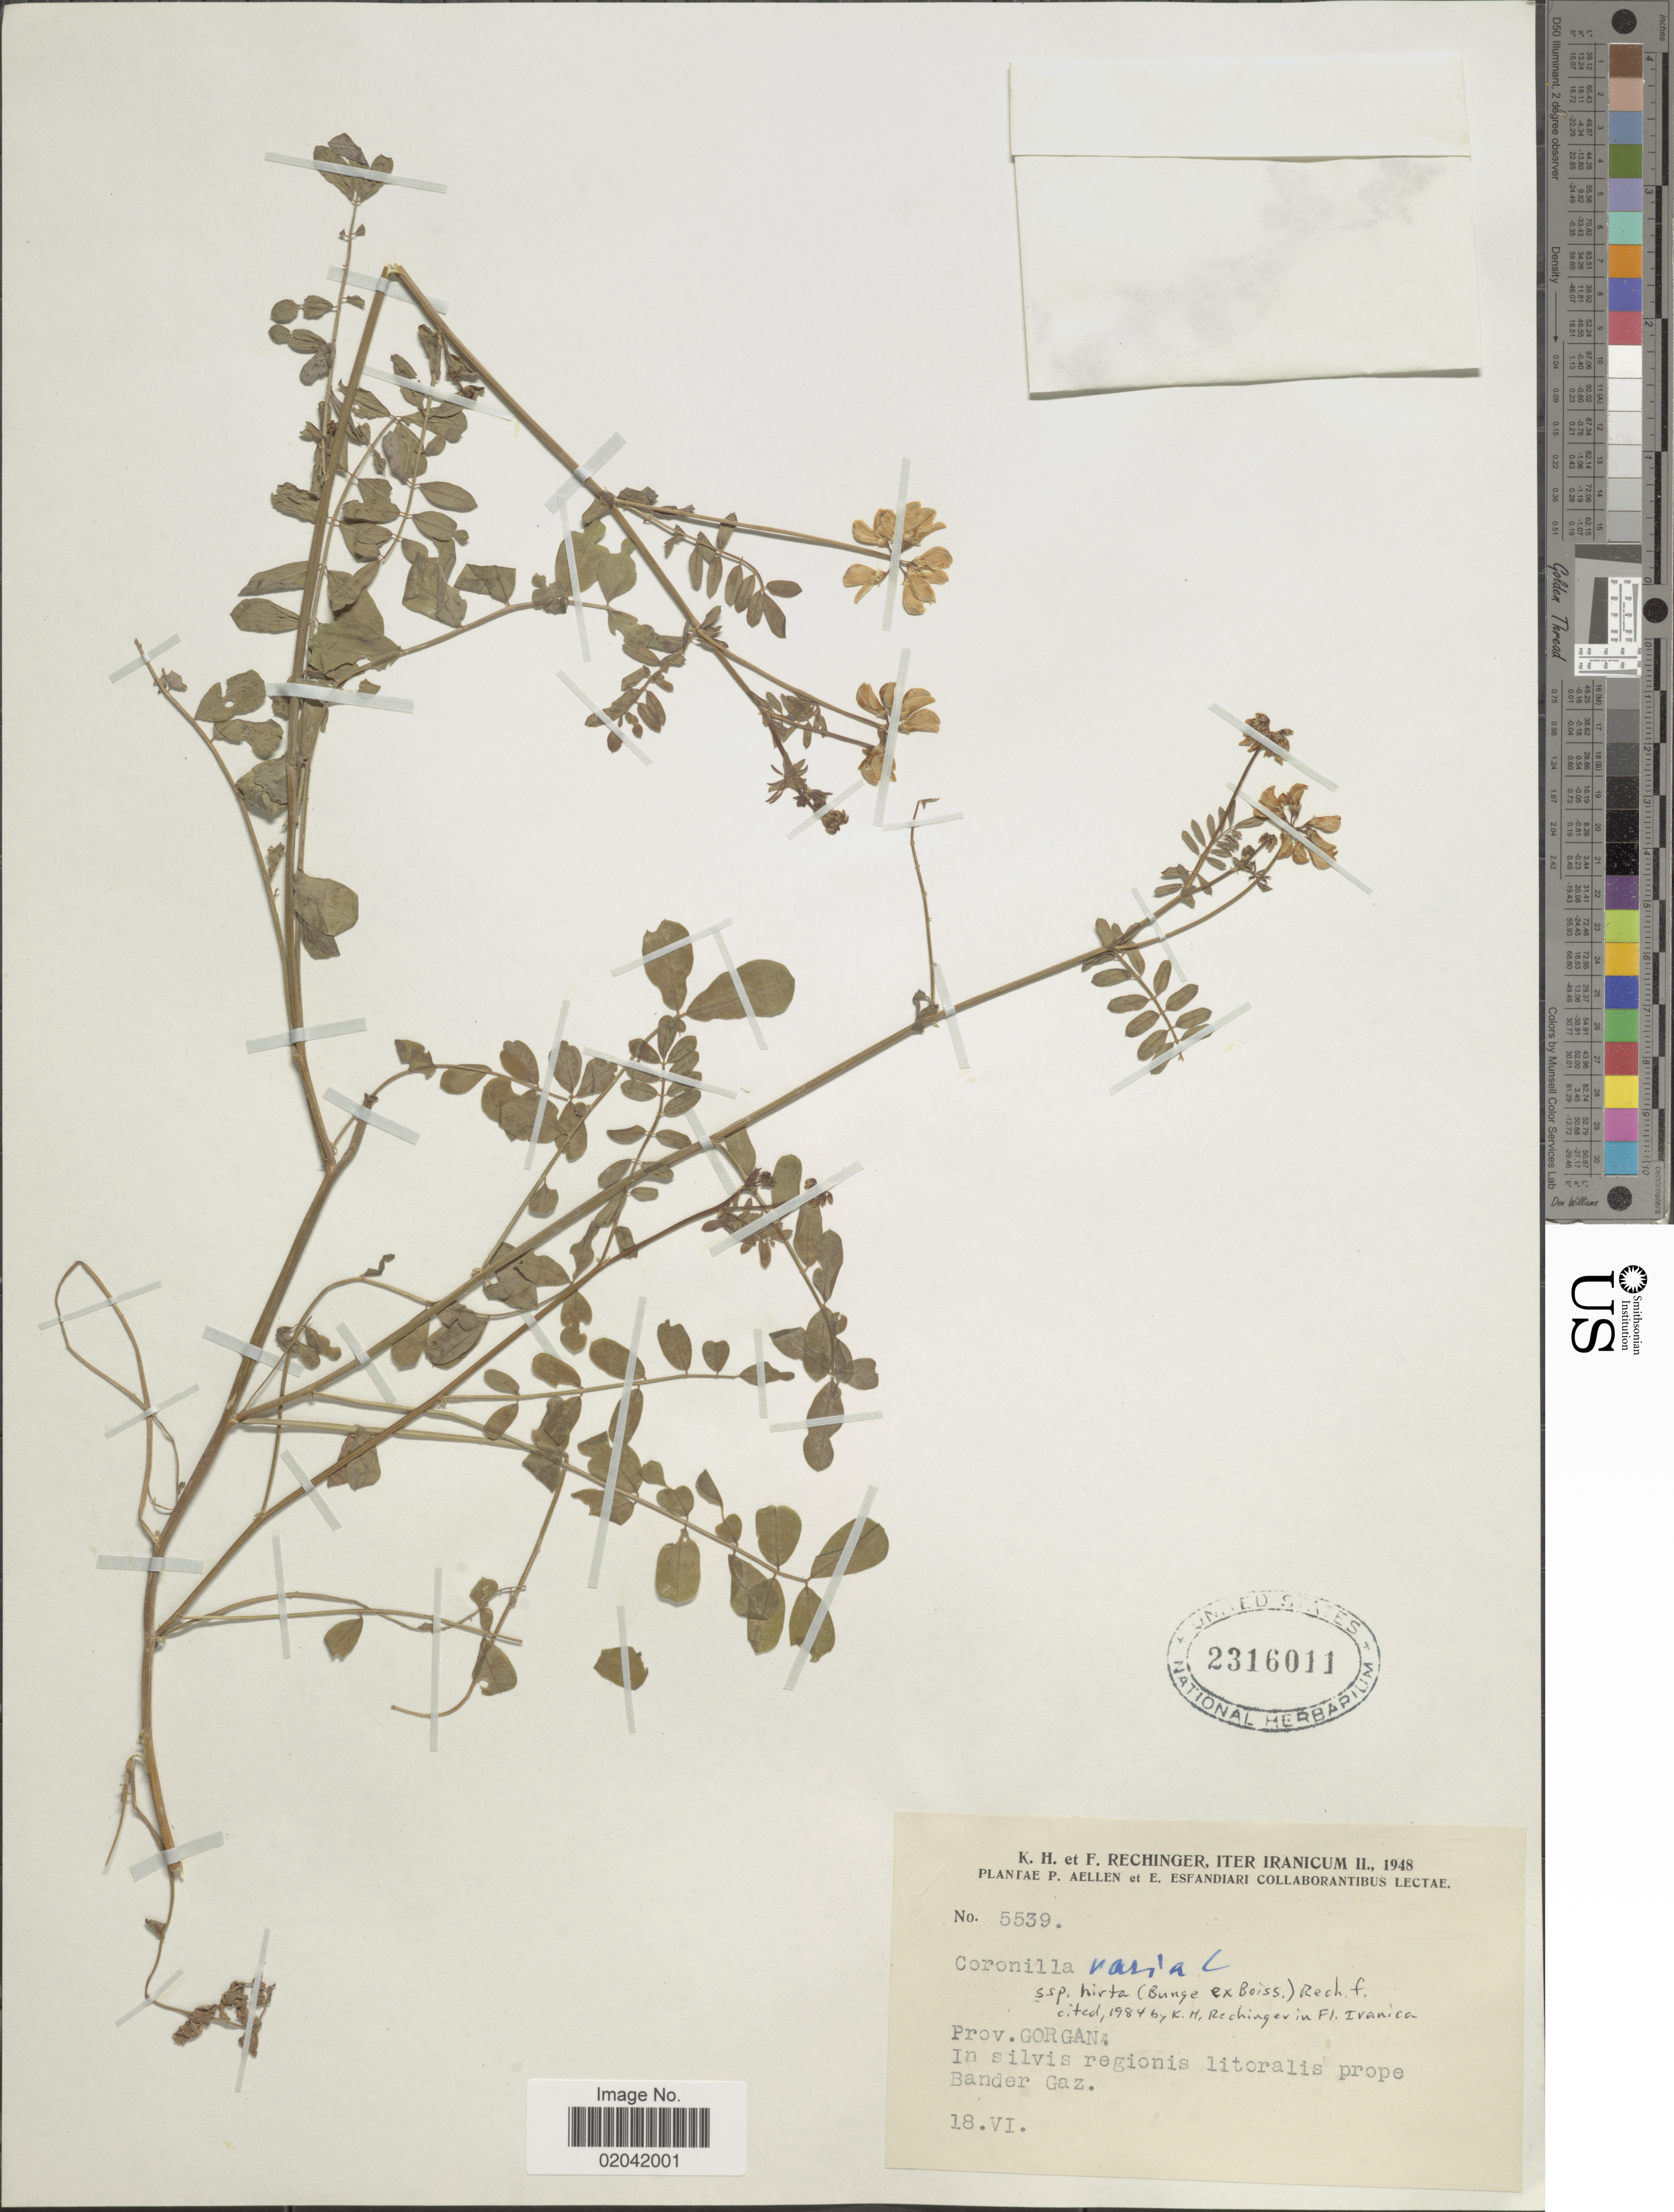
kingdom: Plantae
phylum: Tracheophyta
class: Magnoliopsida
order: Fabales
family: Fabaceae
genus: Coronilla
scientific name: Coronilla varia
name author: L.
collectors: K. H. Rechinger & F. Rechinger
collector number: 5539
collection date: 1948-06-18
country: Iran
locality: Prov. Gorgan: In silvis regionis litoralis prope Bander Gaz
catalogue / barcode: US 2316011